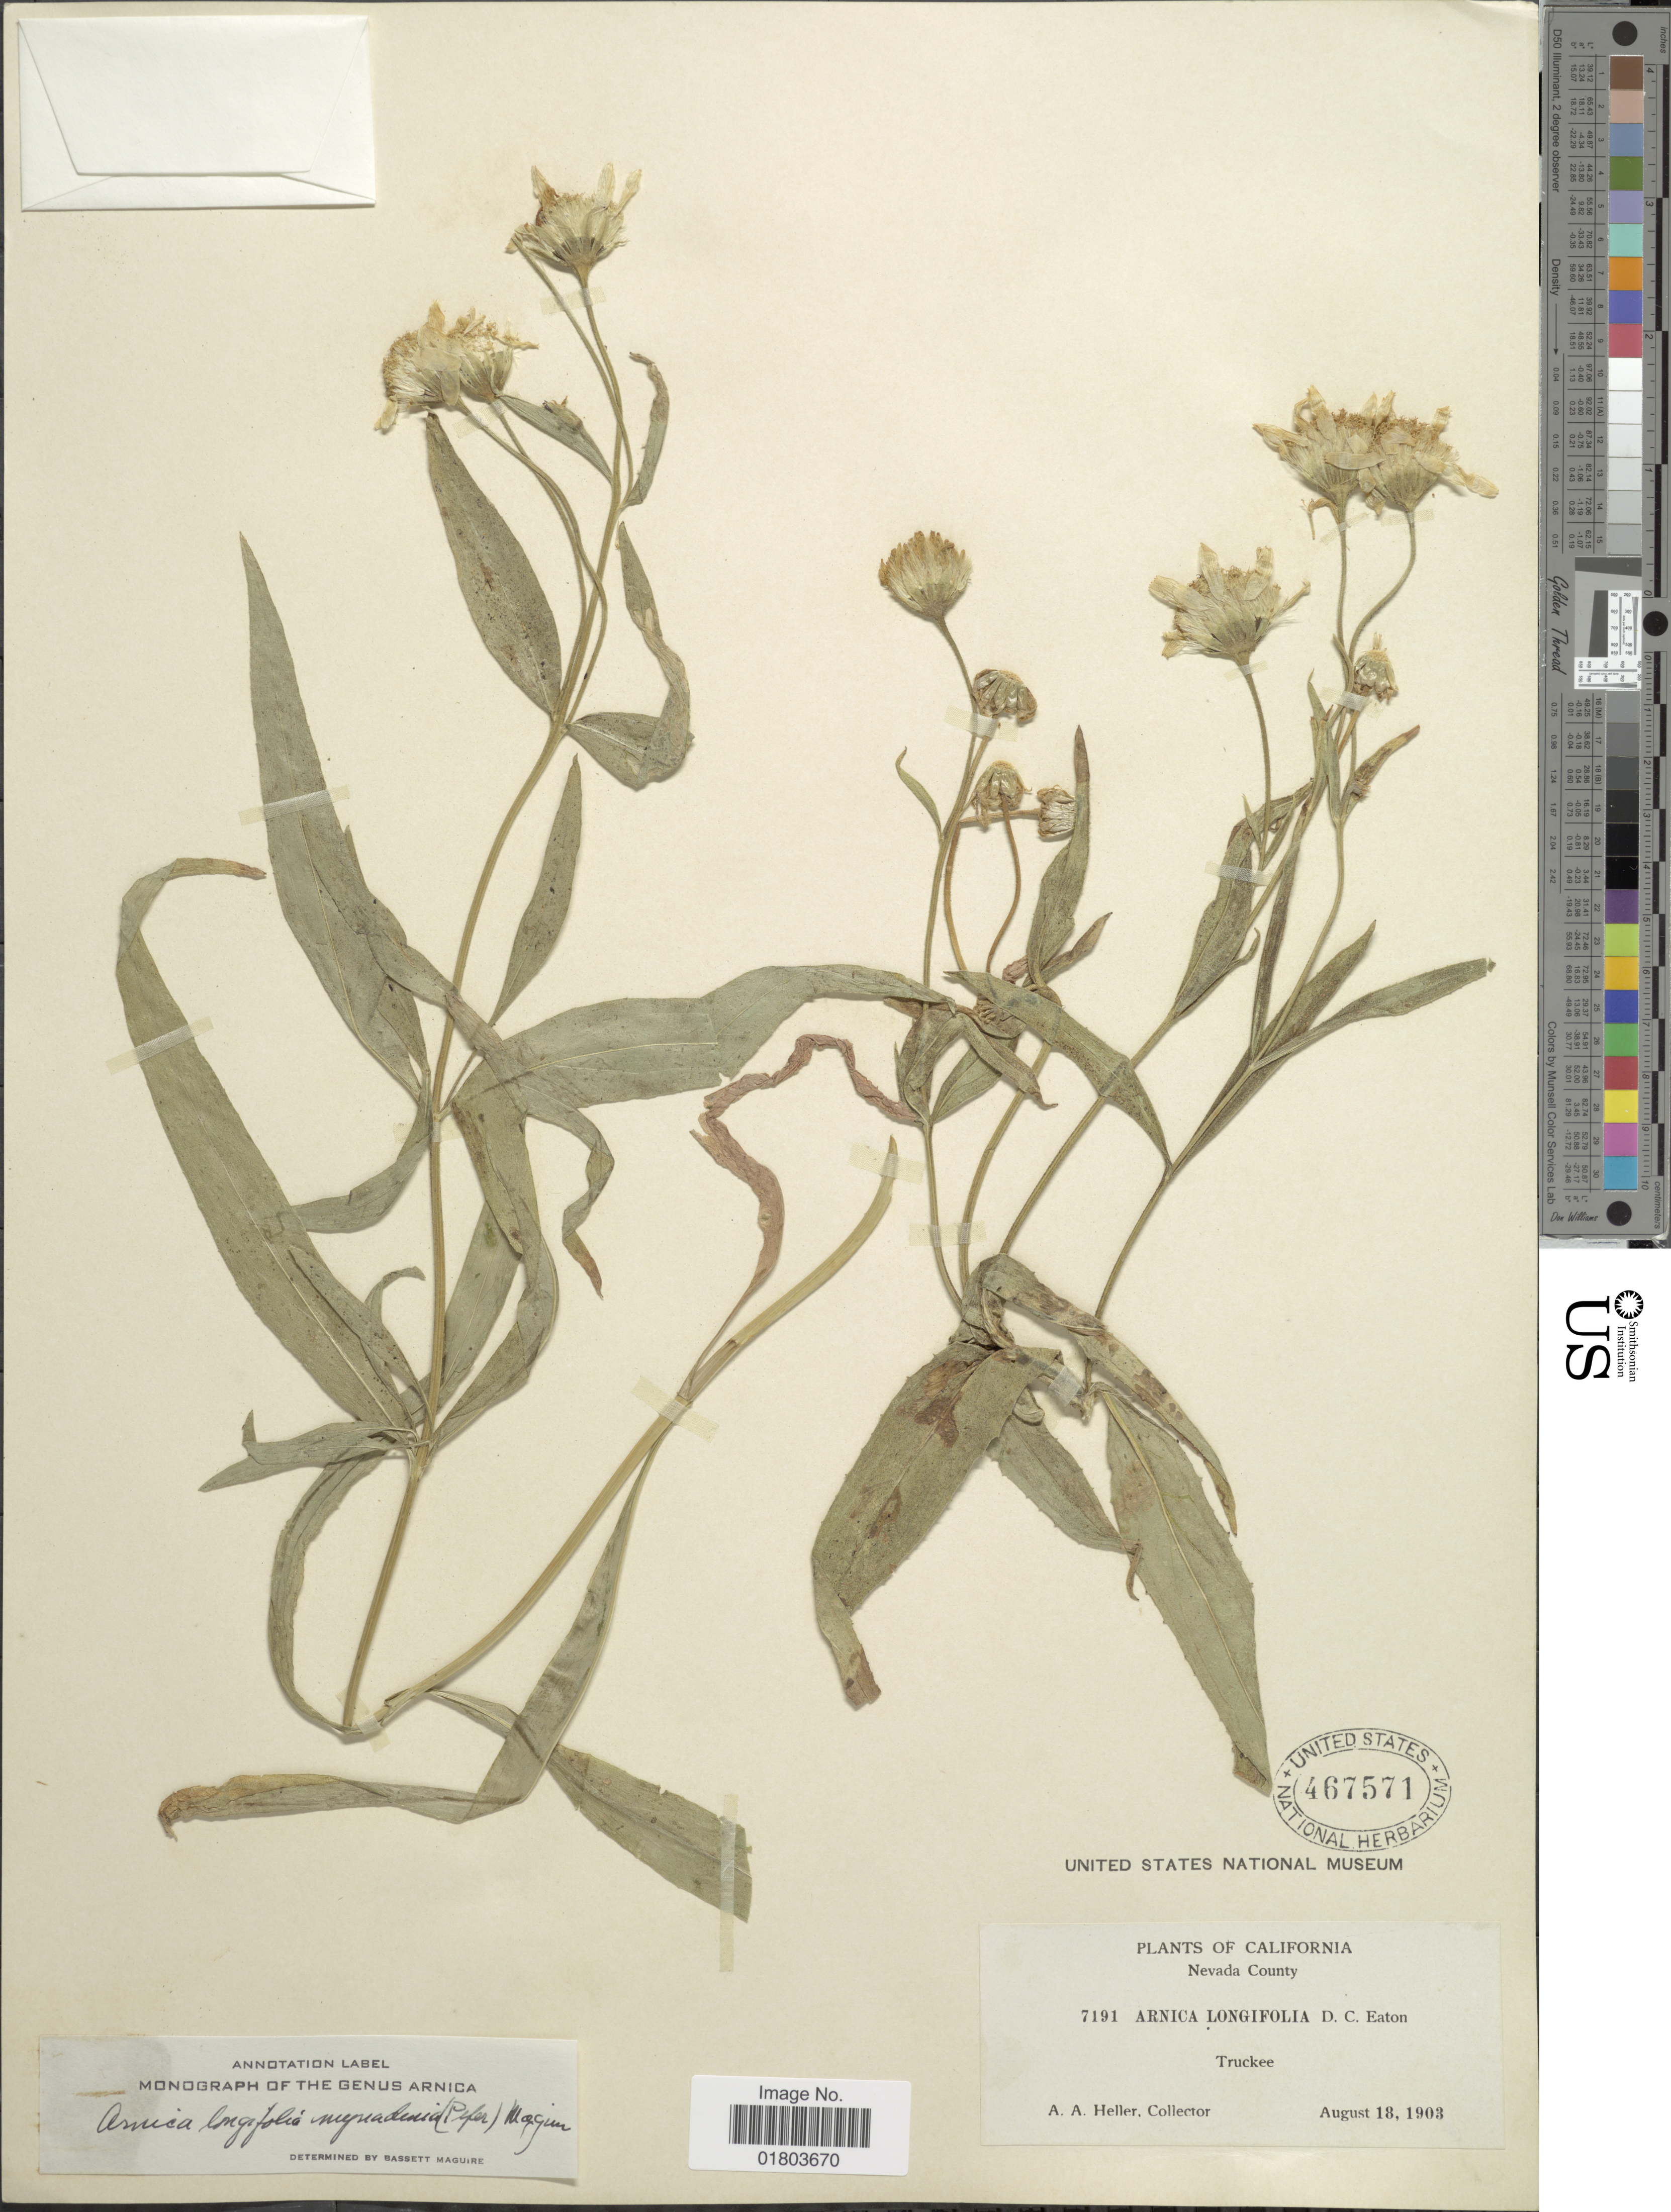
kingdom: Plantae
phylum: Tracheophyta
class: Magnoliopsida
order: Asterales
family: Asteraceae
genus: Arnica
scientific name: Arnica longifolia subsp. myriadenia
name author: (Piper) Maguire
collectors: A. A. Heller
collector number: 7191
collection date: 1903-08-18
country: United States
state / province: California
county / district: Nevada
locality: Nevada County, Truckee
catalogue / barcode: US 467571